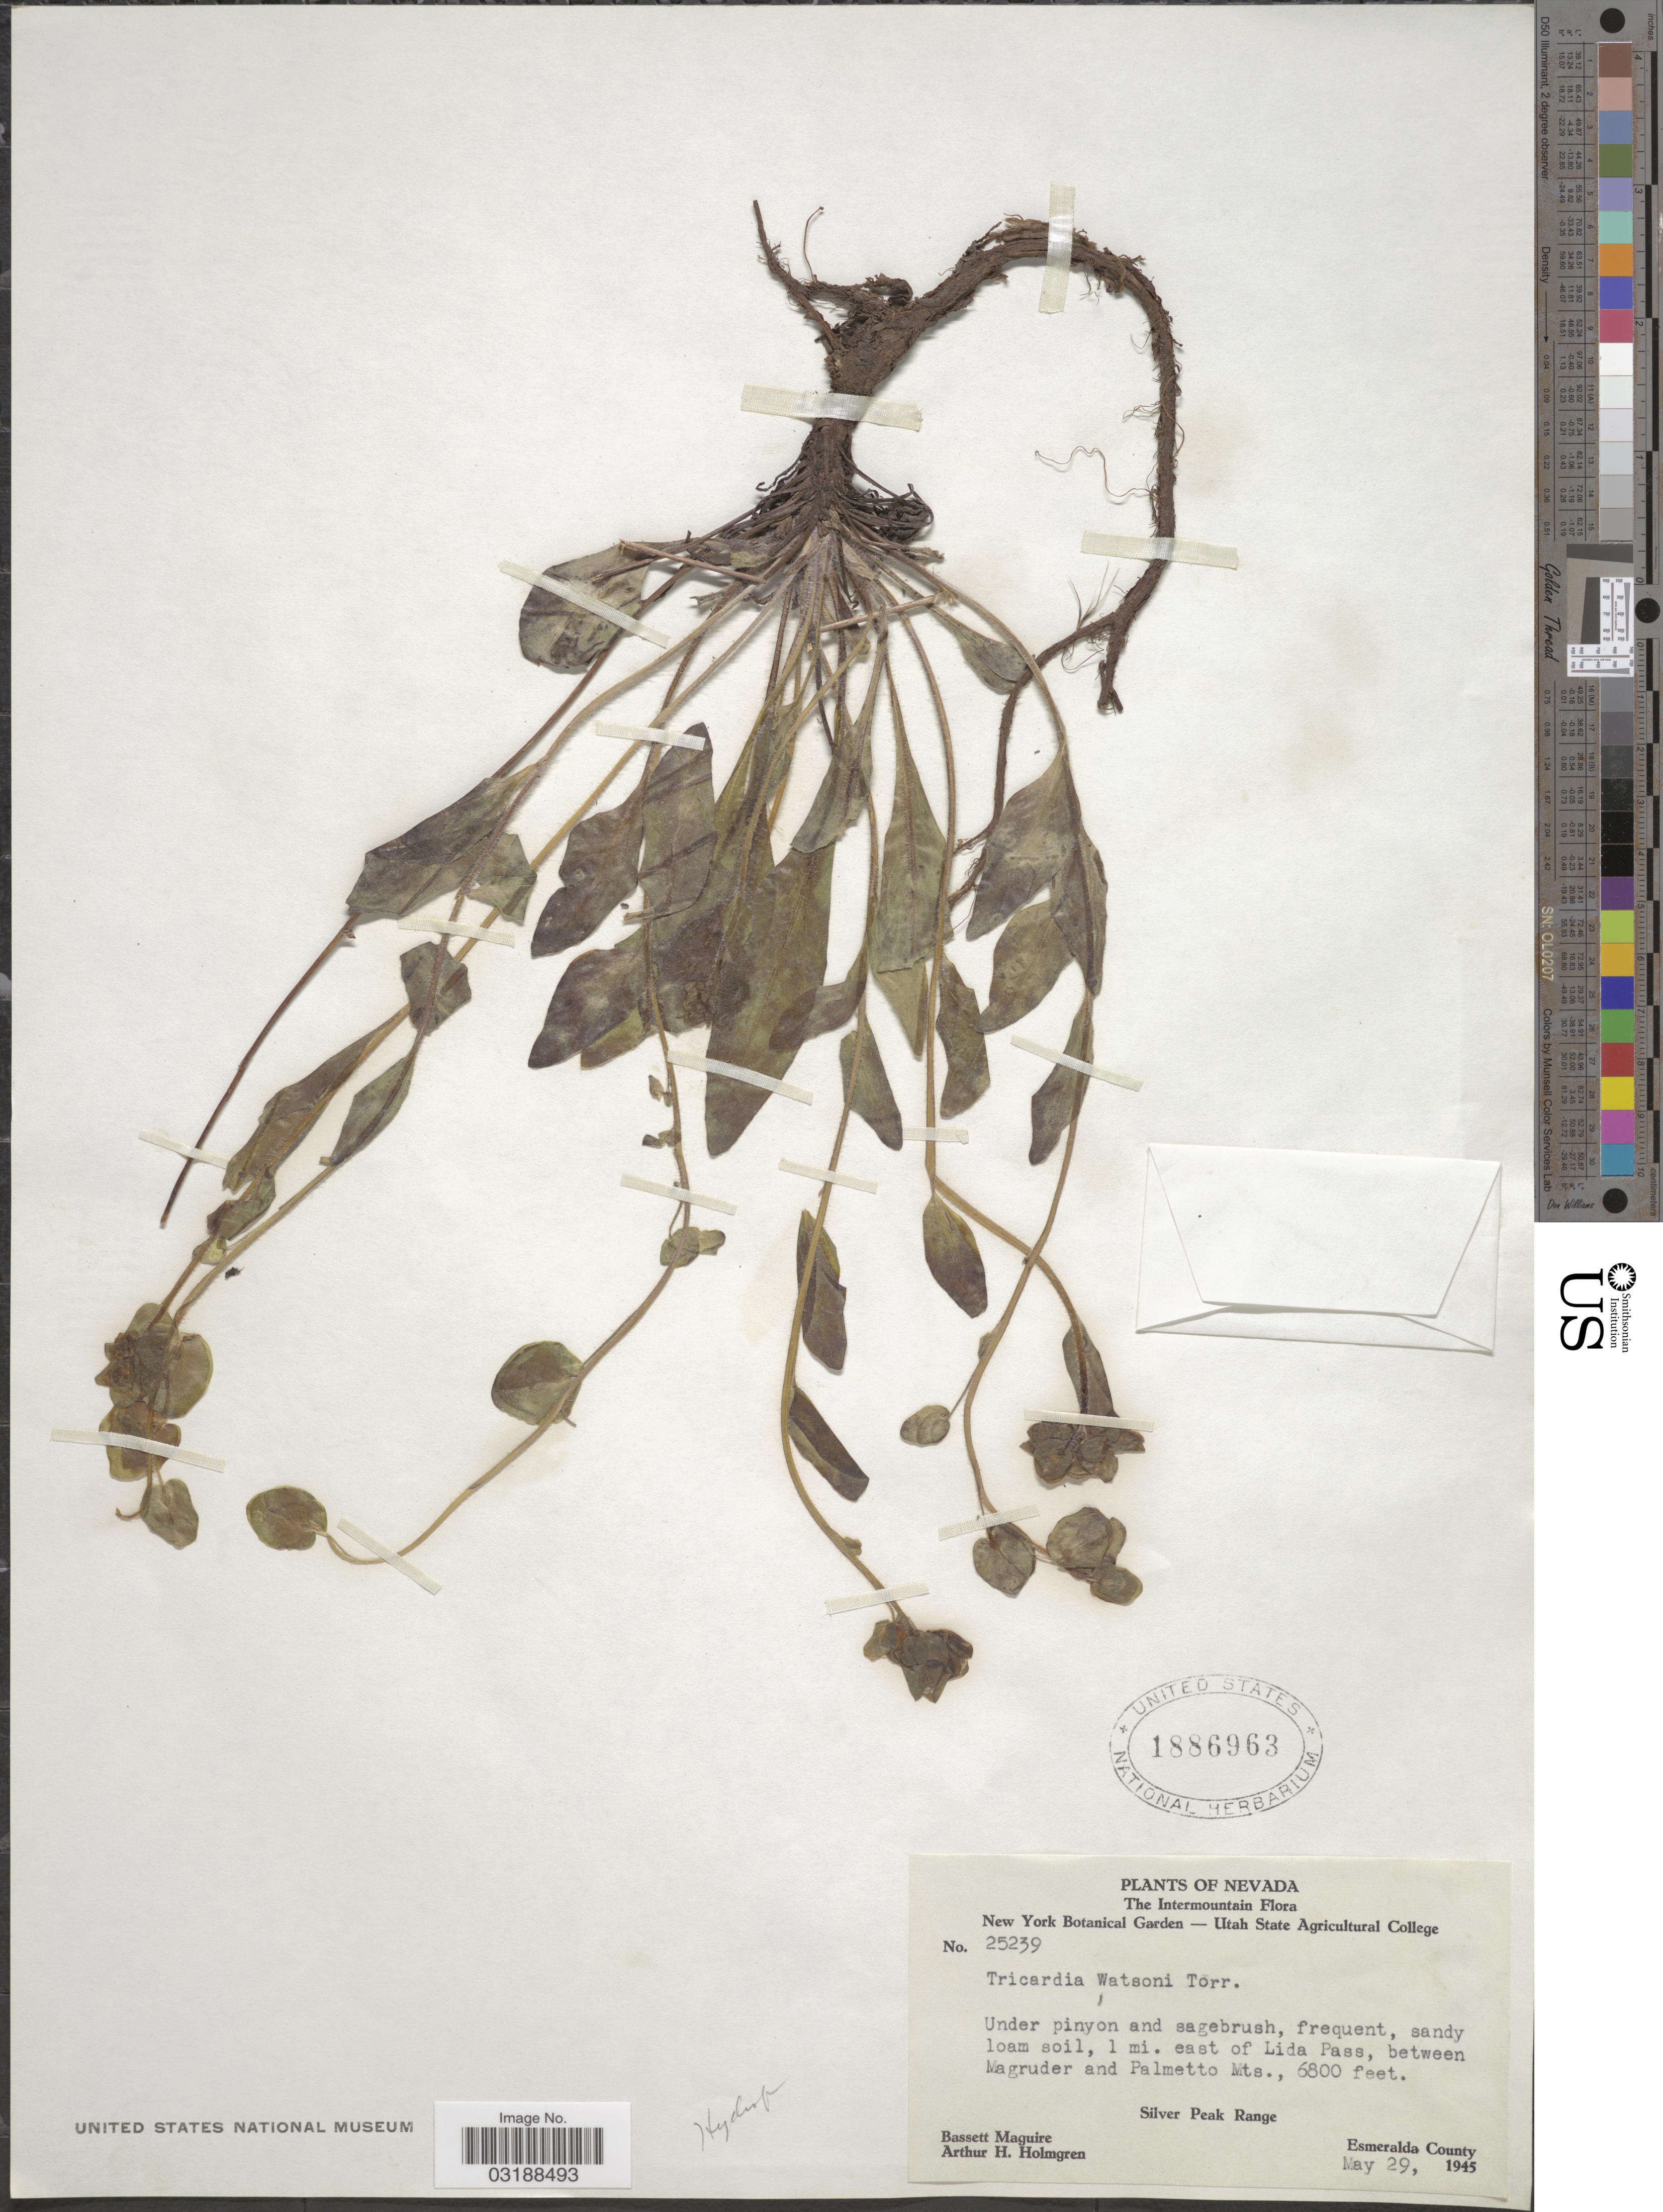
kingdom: Plantae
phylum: Tracheophyta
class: Magnoliopsida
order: Boraginales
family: Hydrophyllaceae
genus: Tricardia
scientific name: Tricardia watsonii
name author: Torr. ex S. Watson in C. King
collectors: B. Maguire & A. H. Holmgren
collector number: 25239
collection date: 1945-05-29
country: United States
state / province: Nevada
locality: The Intermountain, 1 mi. east of Lida Pass, between Magruder and Palmetto Mts., Silver Peak Range, Esmeralda County.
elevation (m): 2073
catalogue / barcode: US 1886963